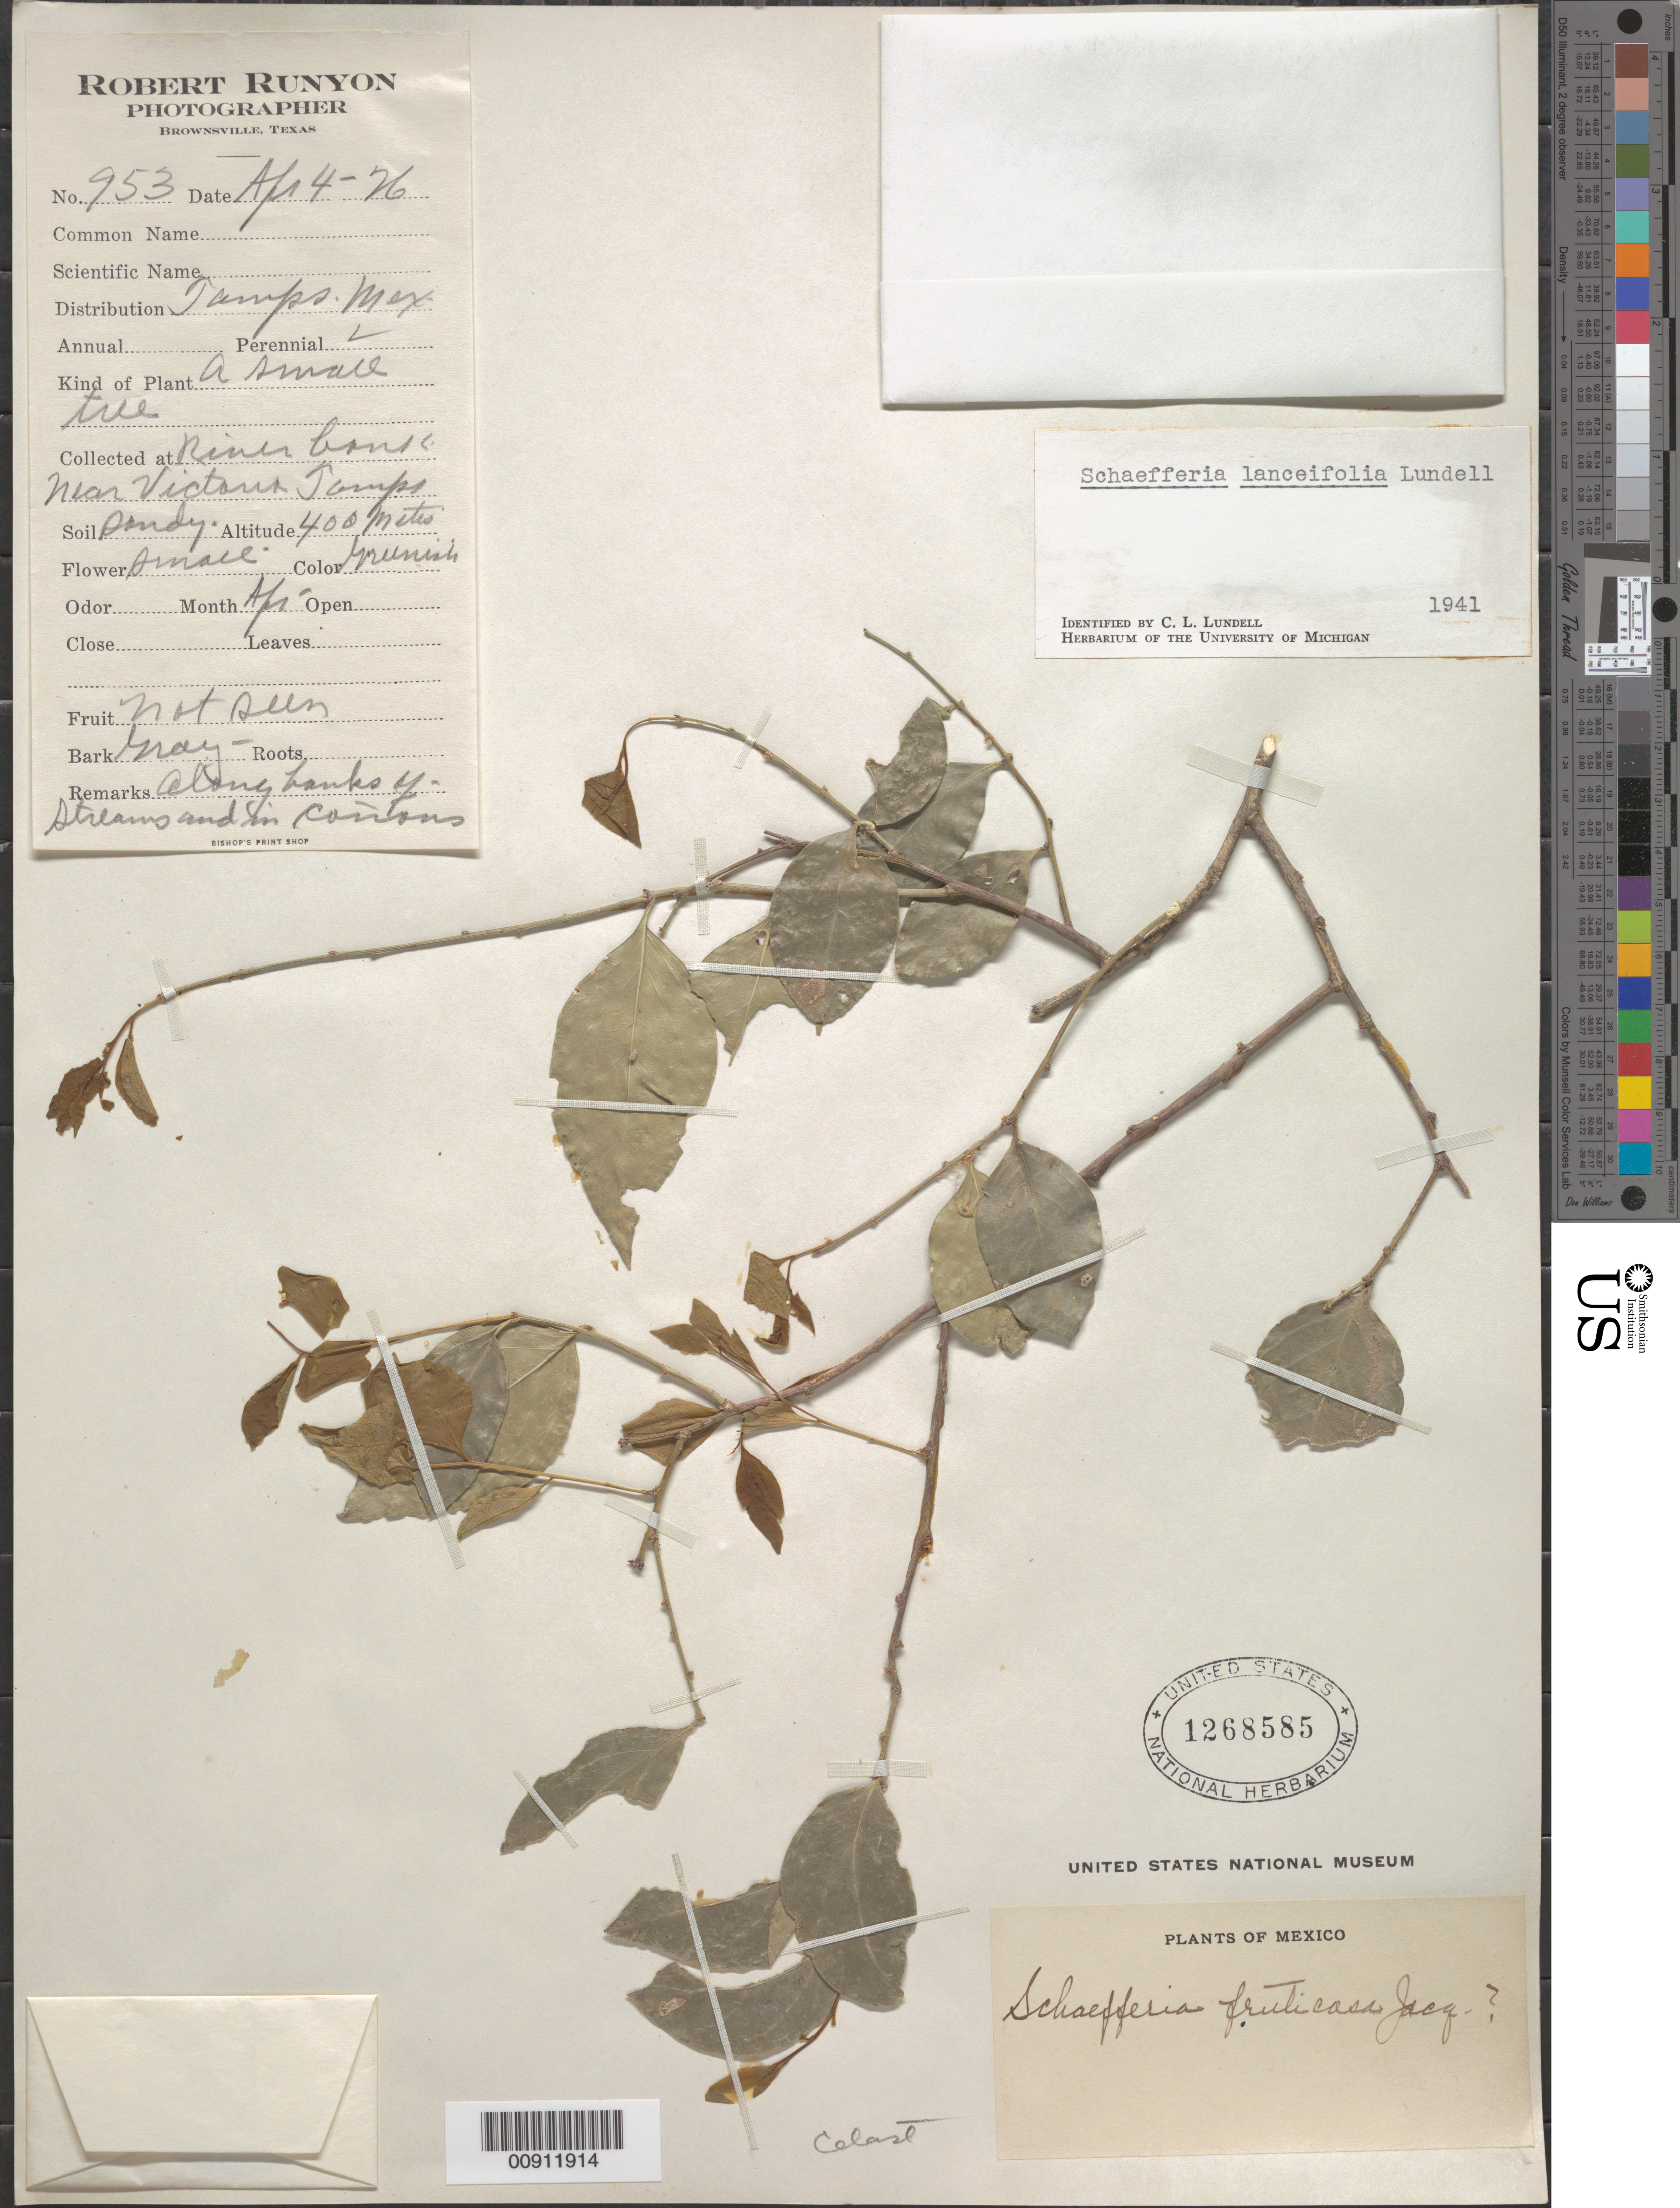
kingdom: Plantae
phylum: Tracheophyta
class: Magnoliopsida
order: Celastrales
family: Celastraceae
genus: Schaefferia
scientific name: Schaefferia lanceifolia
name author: Lundell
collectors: R. Runyon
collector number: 953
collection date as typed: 04 Apr 1926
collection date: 1926-04-04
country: Mexico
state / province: Tamaulipas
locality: River bank near Victoria, Tamaulipas.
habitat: Along banks of streams and in cañons. Soil sandy.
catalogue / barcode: US 1268585